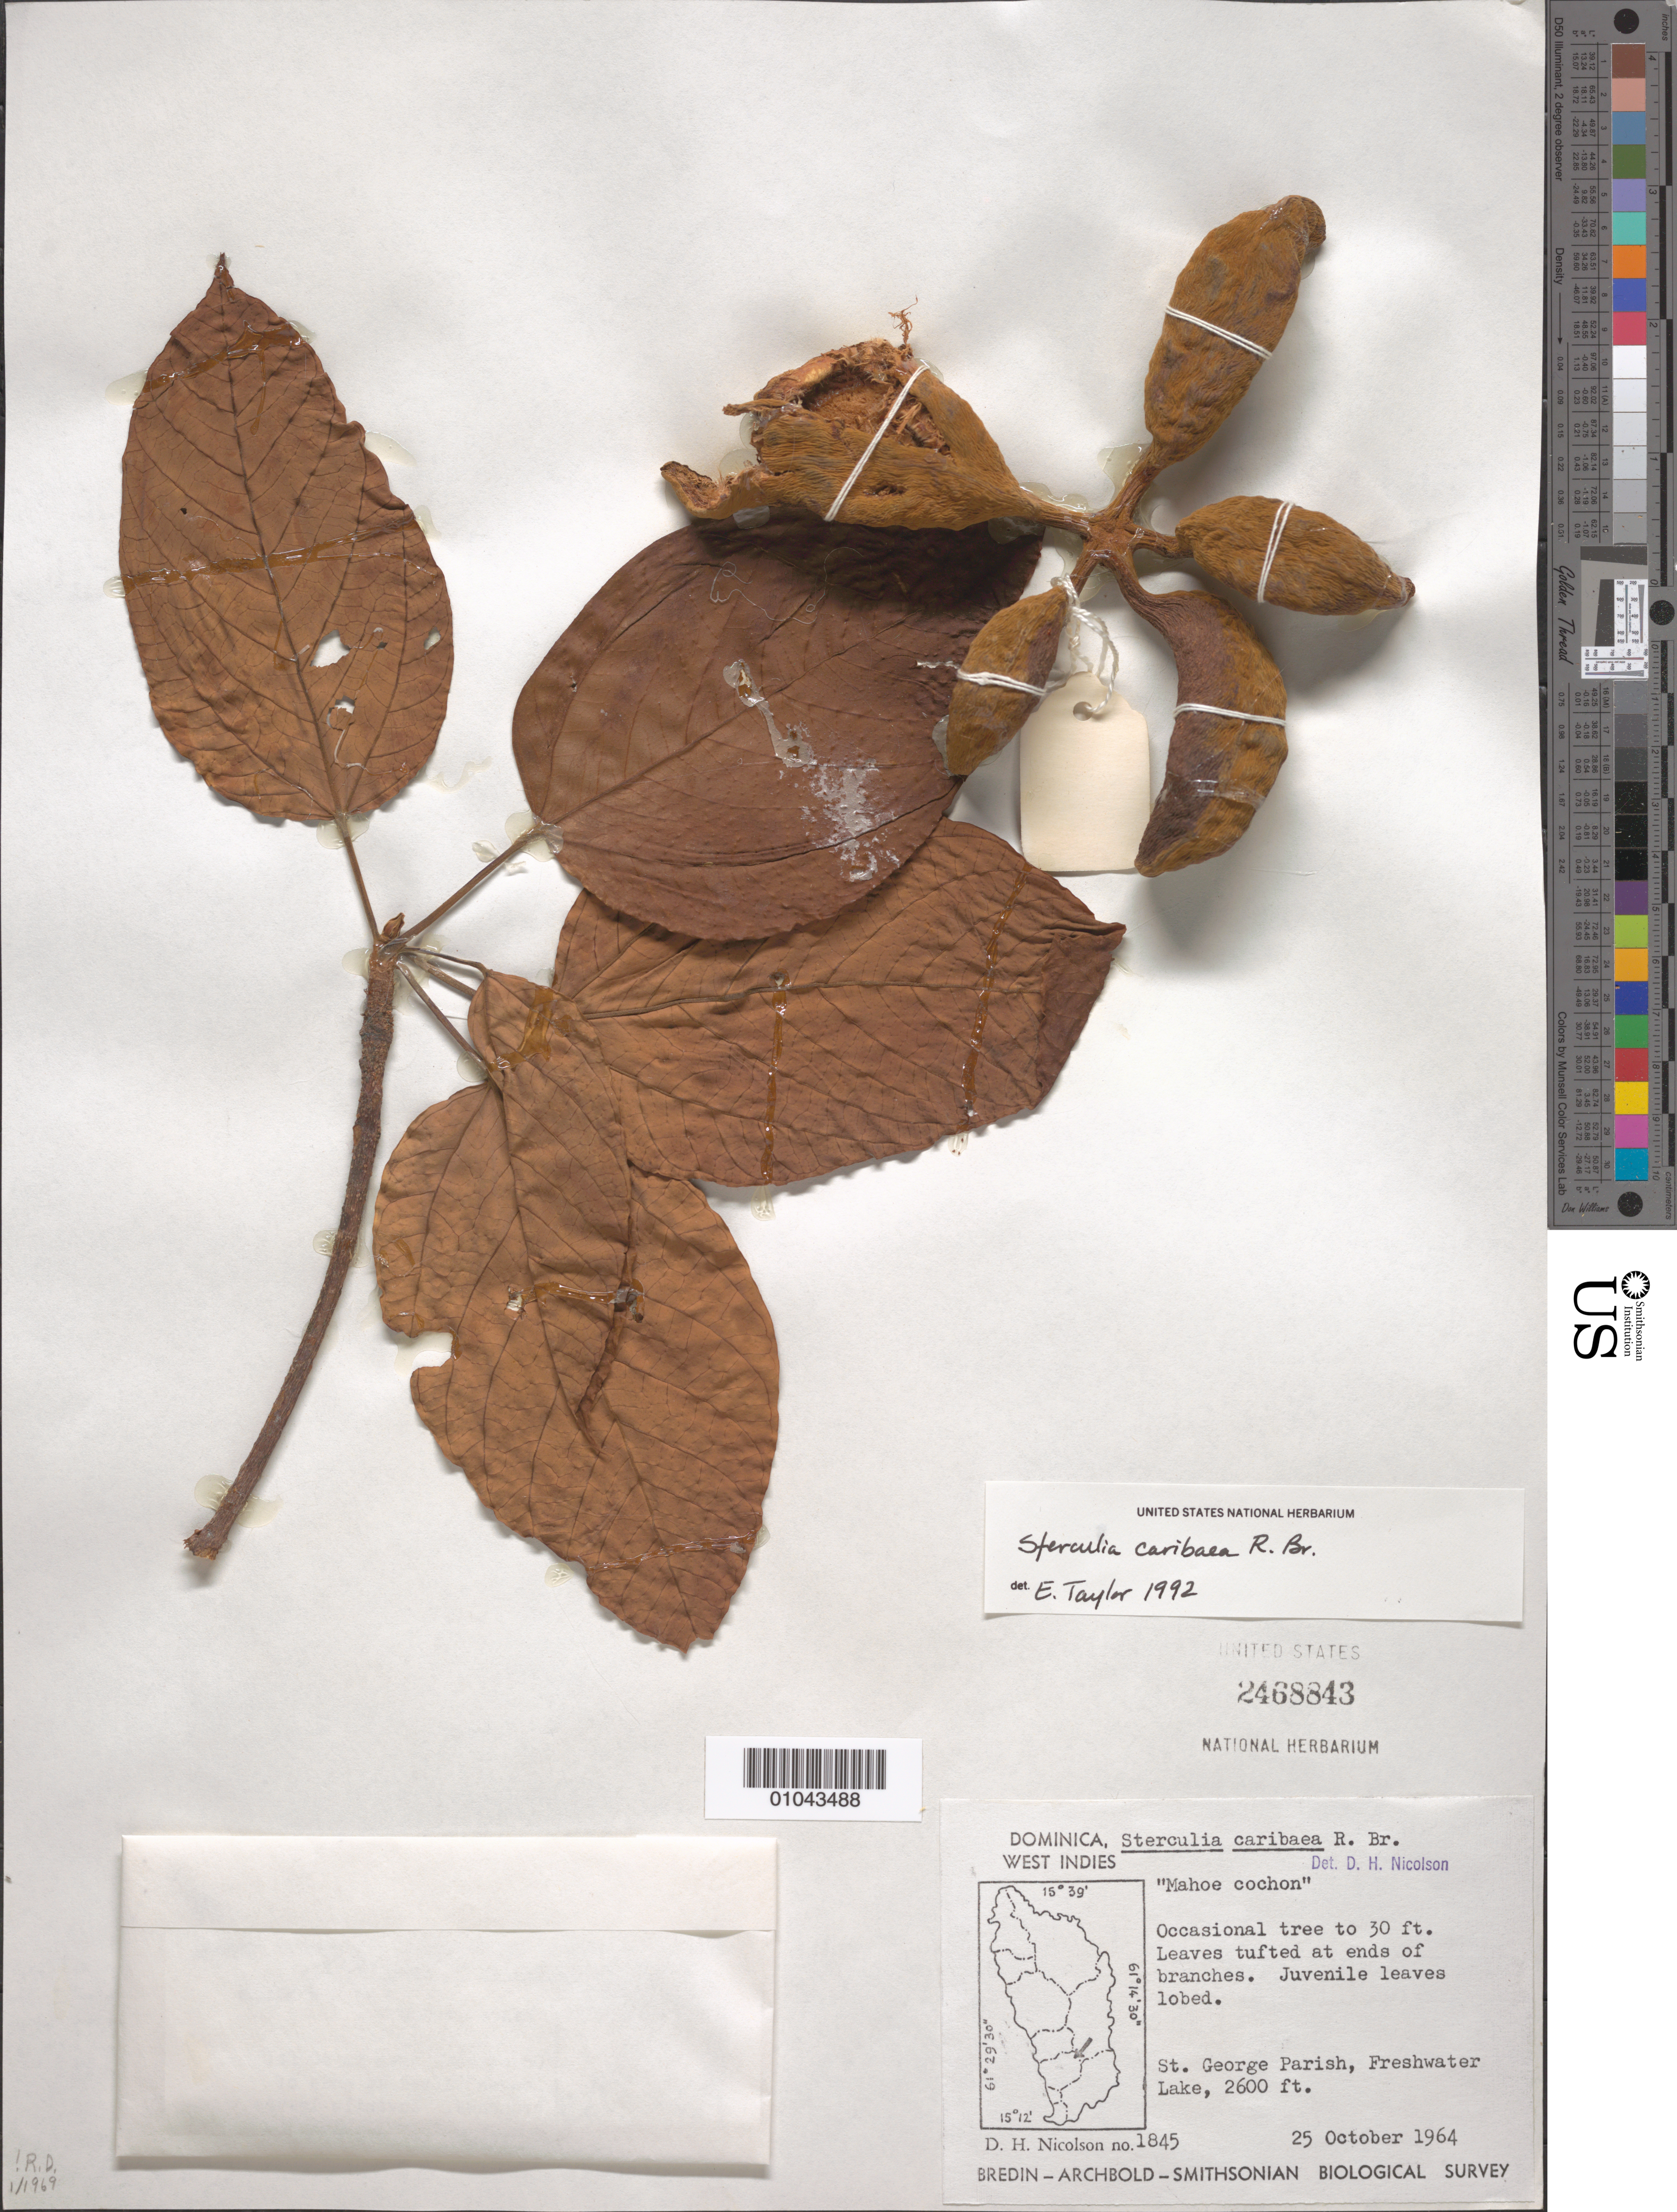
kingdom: Plantae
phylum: Tracheophyta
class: Magnoliopsida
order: Malvales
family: Malvaceae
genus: Sterculia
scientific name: Sterculia caribaea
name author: R. Br.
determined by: Taylor, E. L.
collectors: D. H. Nicolson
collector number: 1845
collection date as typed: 25 Oct 1964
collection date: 1964-10-25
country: Dominica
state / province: St. George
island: Dominica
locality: Freshwater Lake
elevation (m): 792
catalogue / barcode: US 2468843